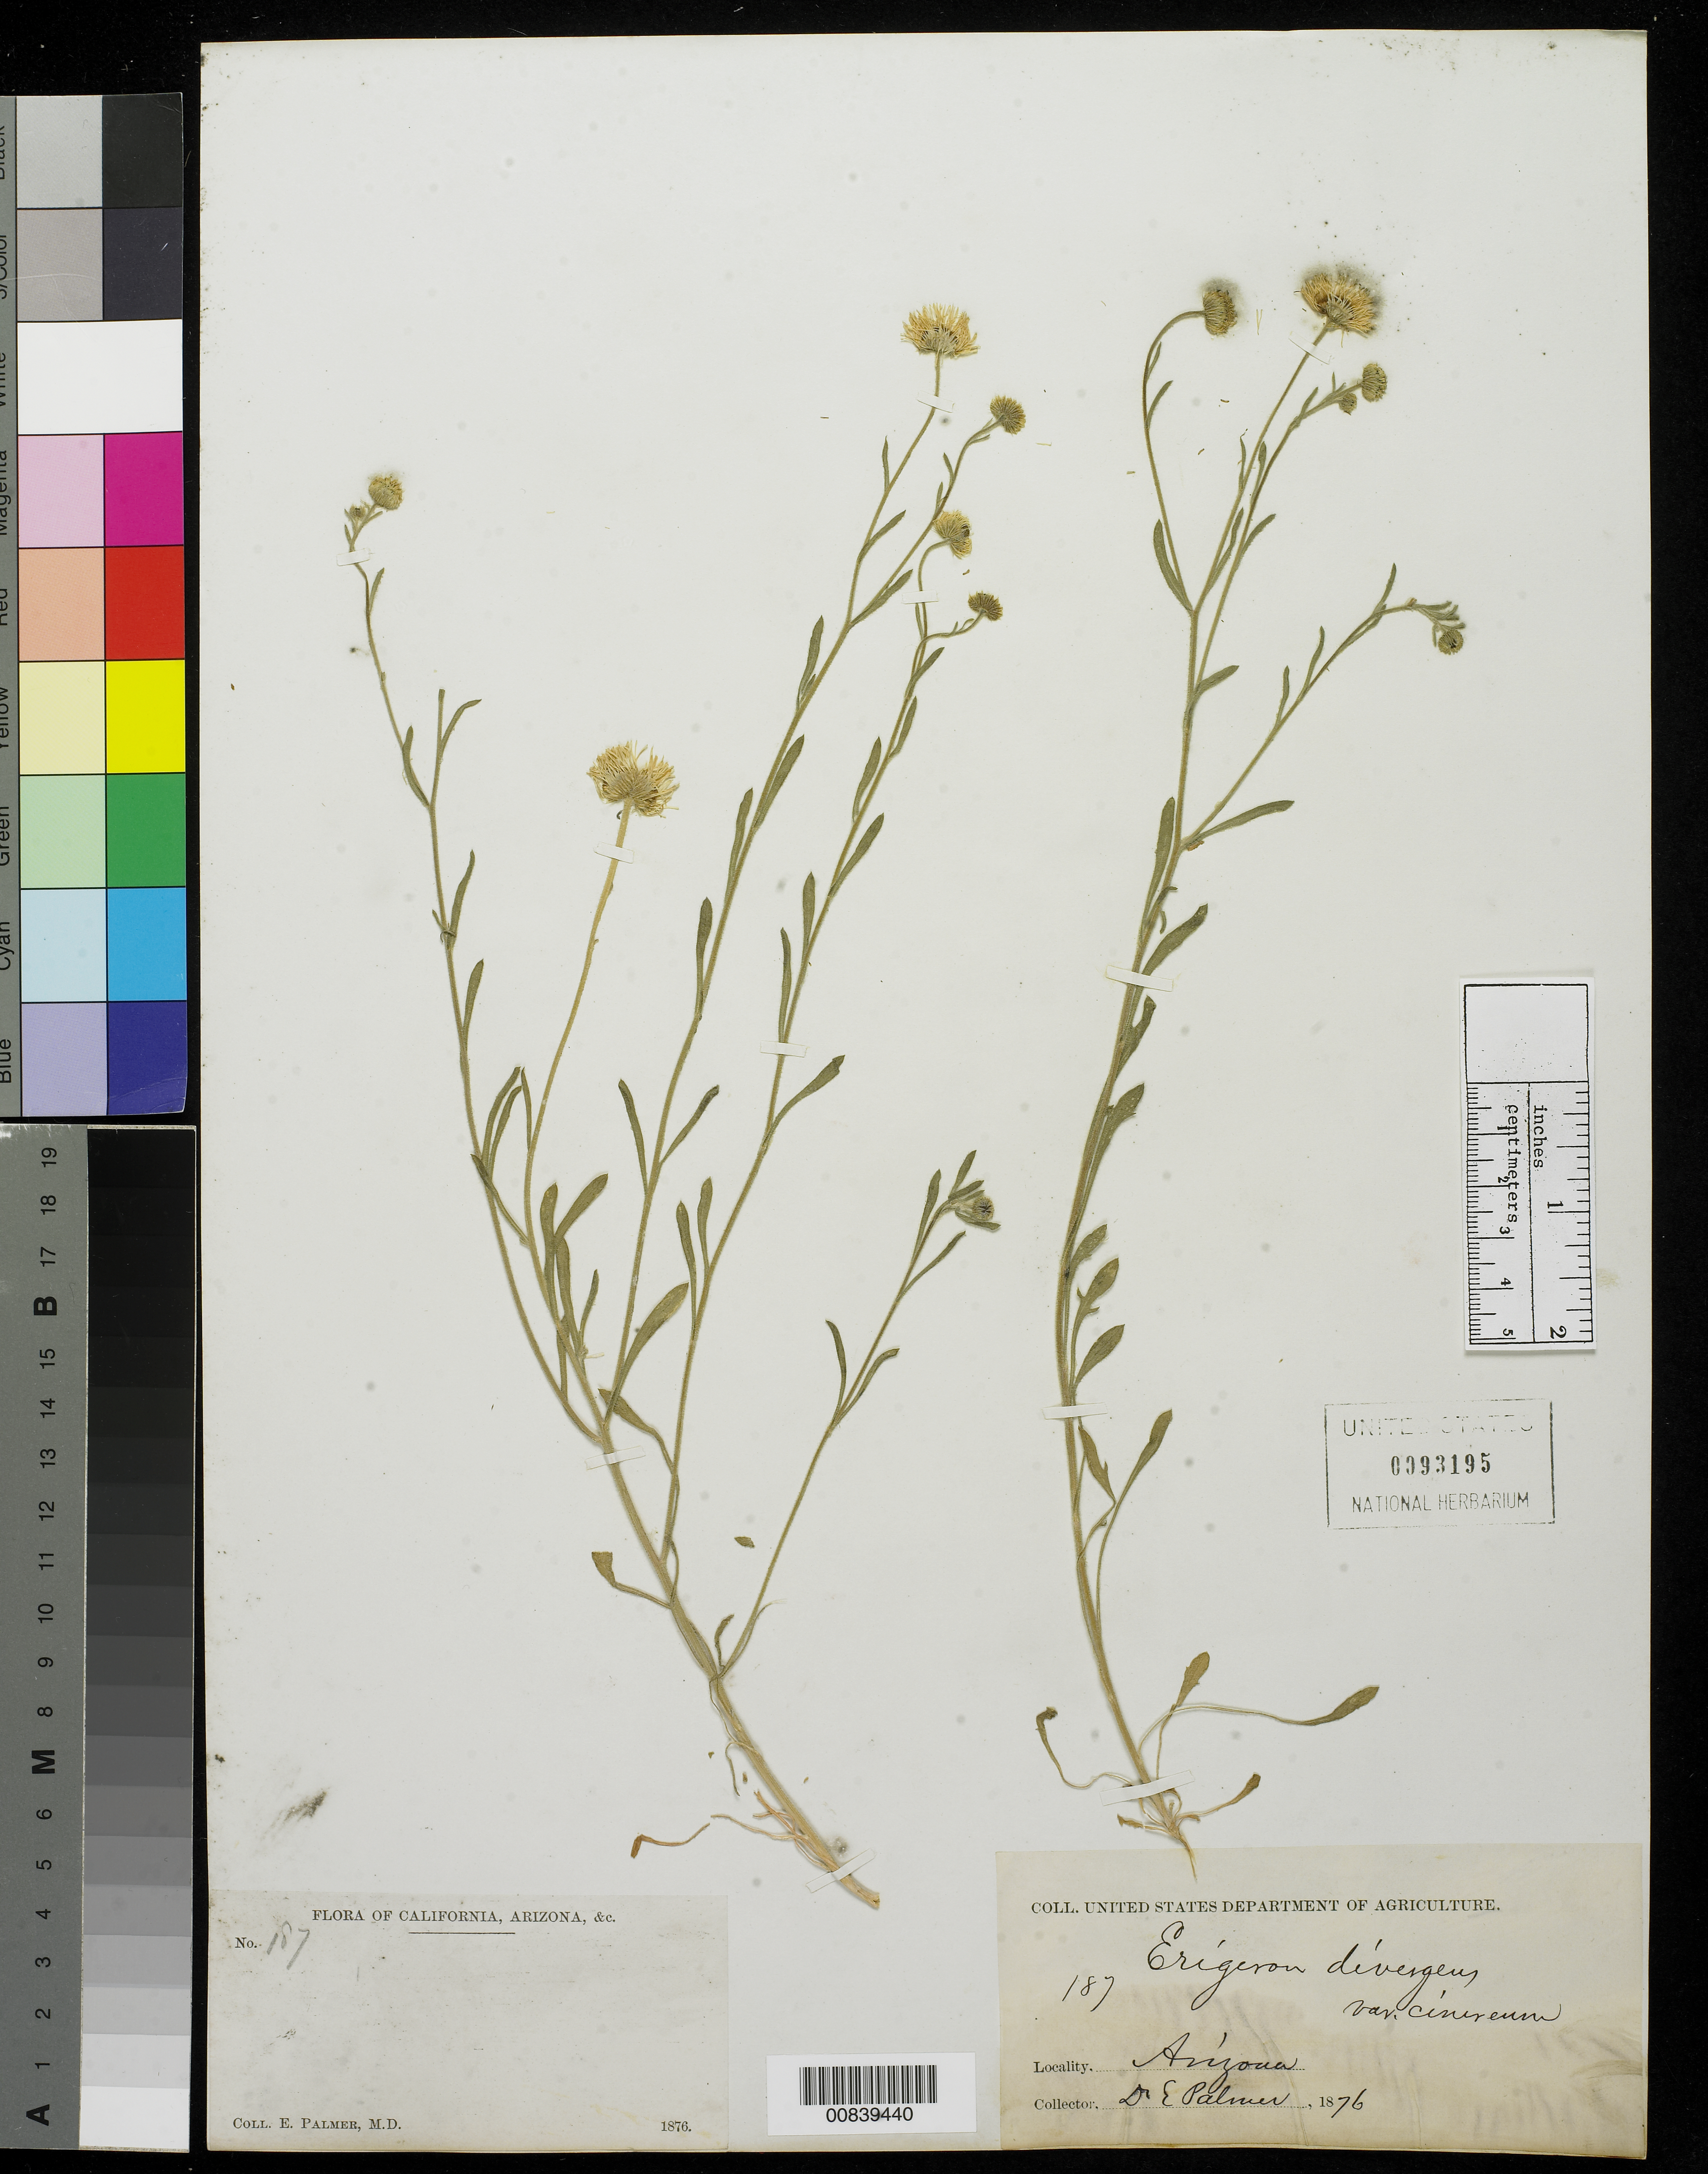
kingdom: Plantae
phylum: Tracheophyta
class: Magnoliopsida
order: Asterales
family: Asteraceae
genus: Erigeron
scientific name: Erigeron divergens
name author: Torr. & A. Gray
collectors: E. Palmer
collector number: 187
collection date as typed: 1876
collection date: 1876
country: United States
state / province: Arizona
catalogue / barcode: US 93195